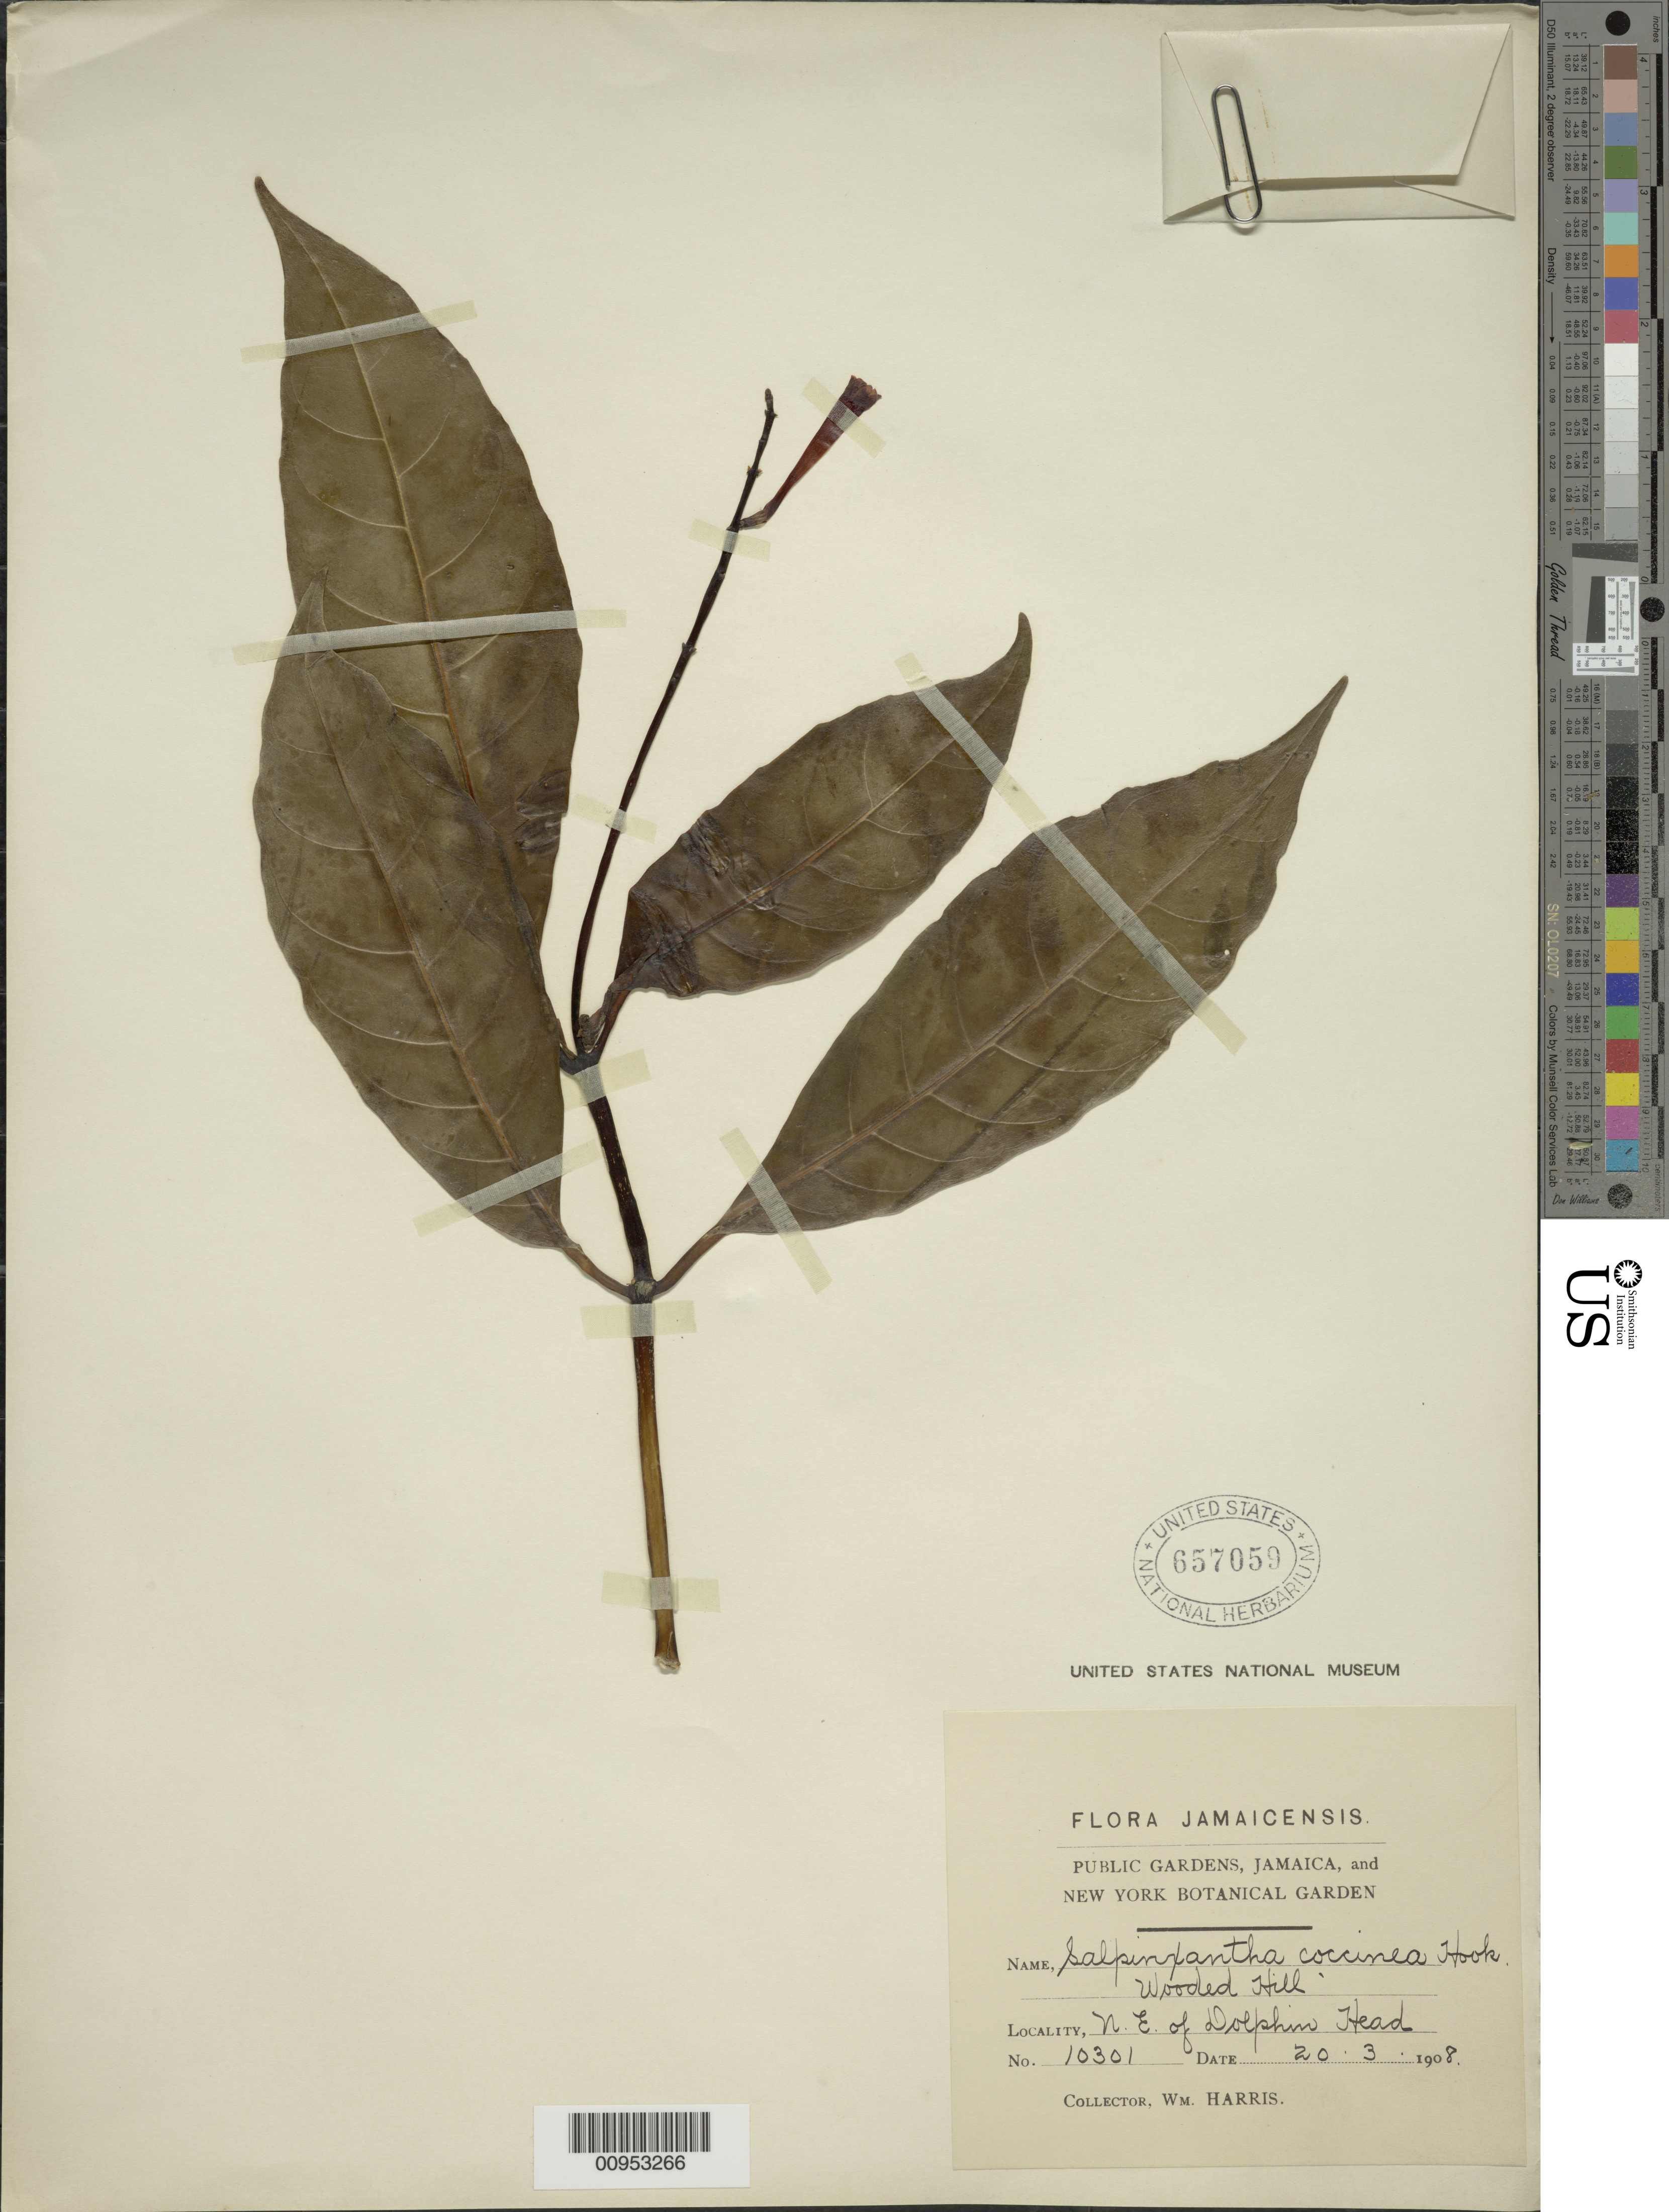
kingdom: Plantae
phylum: Tracheophyta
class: Magnoliopsida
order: Lamiales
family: Acanthaceae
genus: Salpixantha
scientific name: Salpixantha coccinea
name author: Hook.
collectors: W. H. Harris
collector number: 10301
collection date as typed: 20 Mar 1908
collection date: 1908-03-20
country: Jamaica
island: Jamaica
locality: N.E. of Dolphin Head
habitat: Wooded hill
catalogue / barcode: US 657059